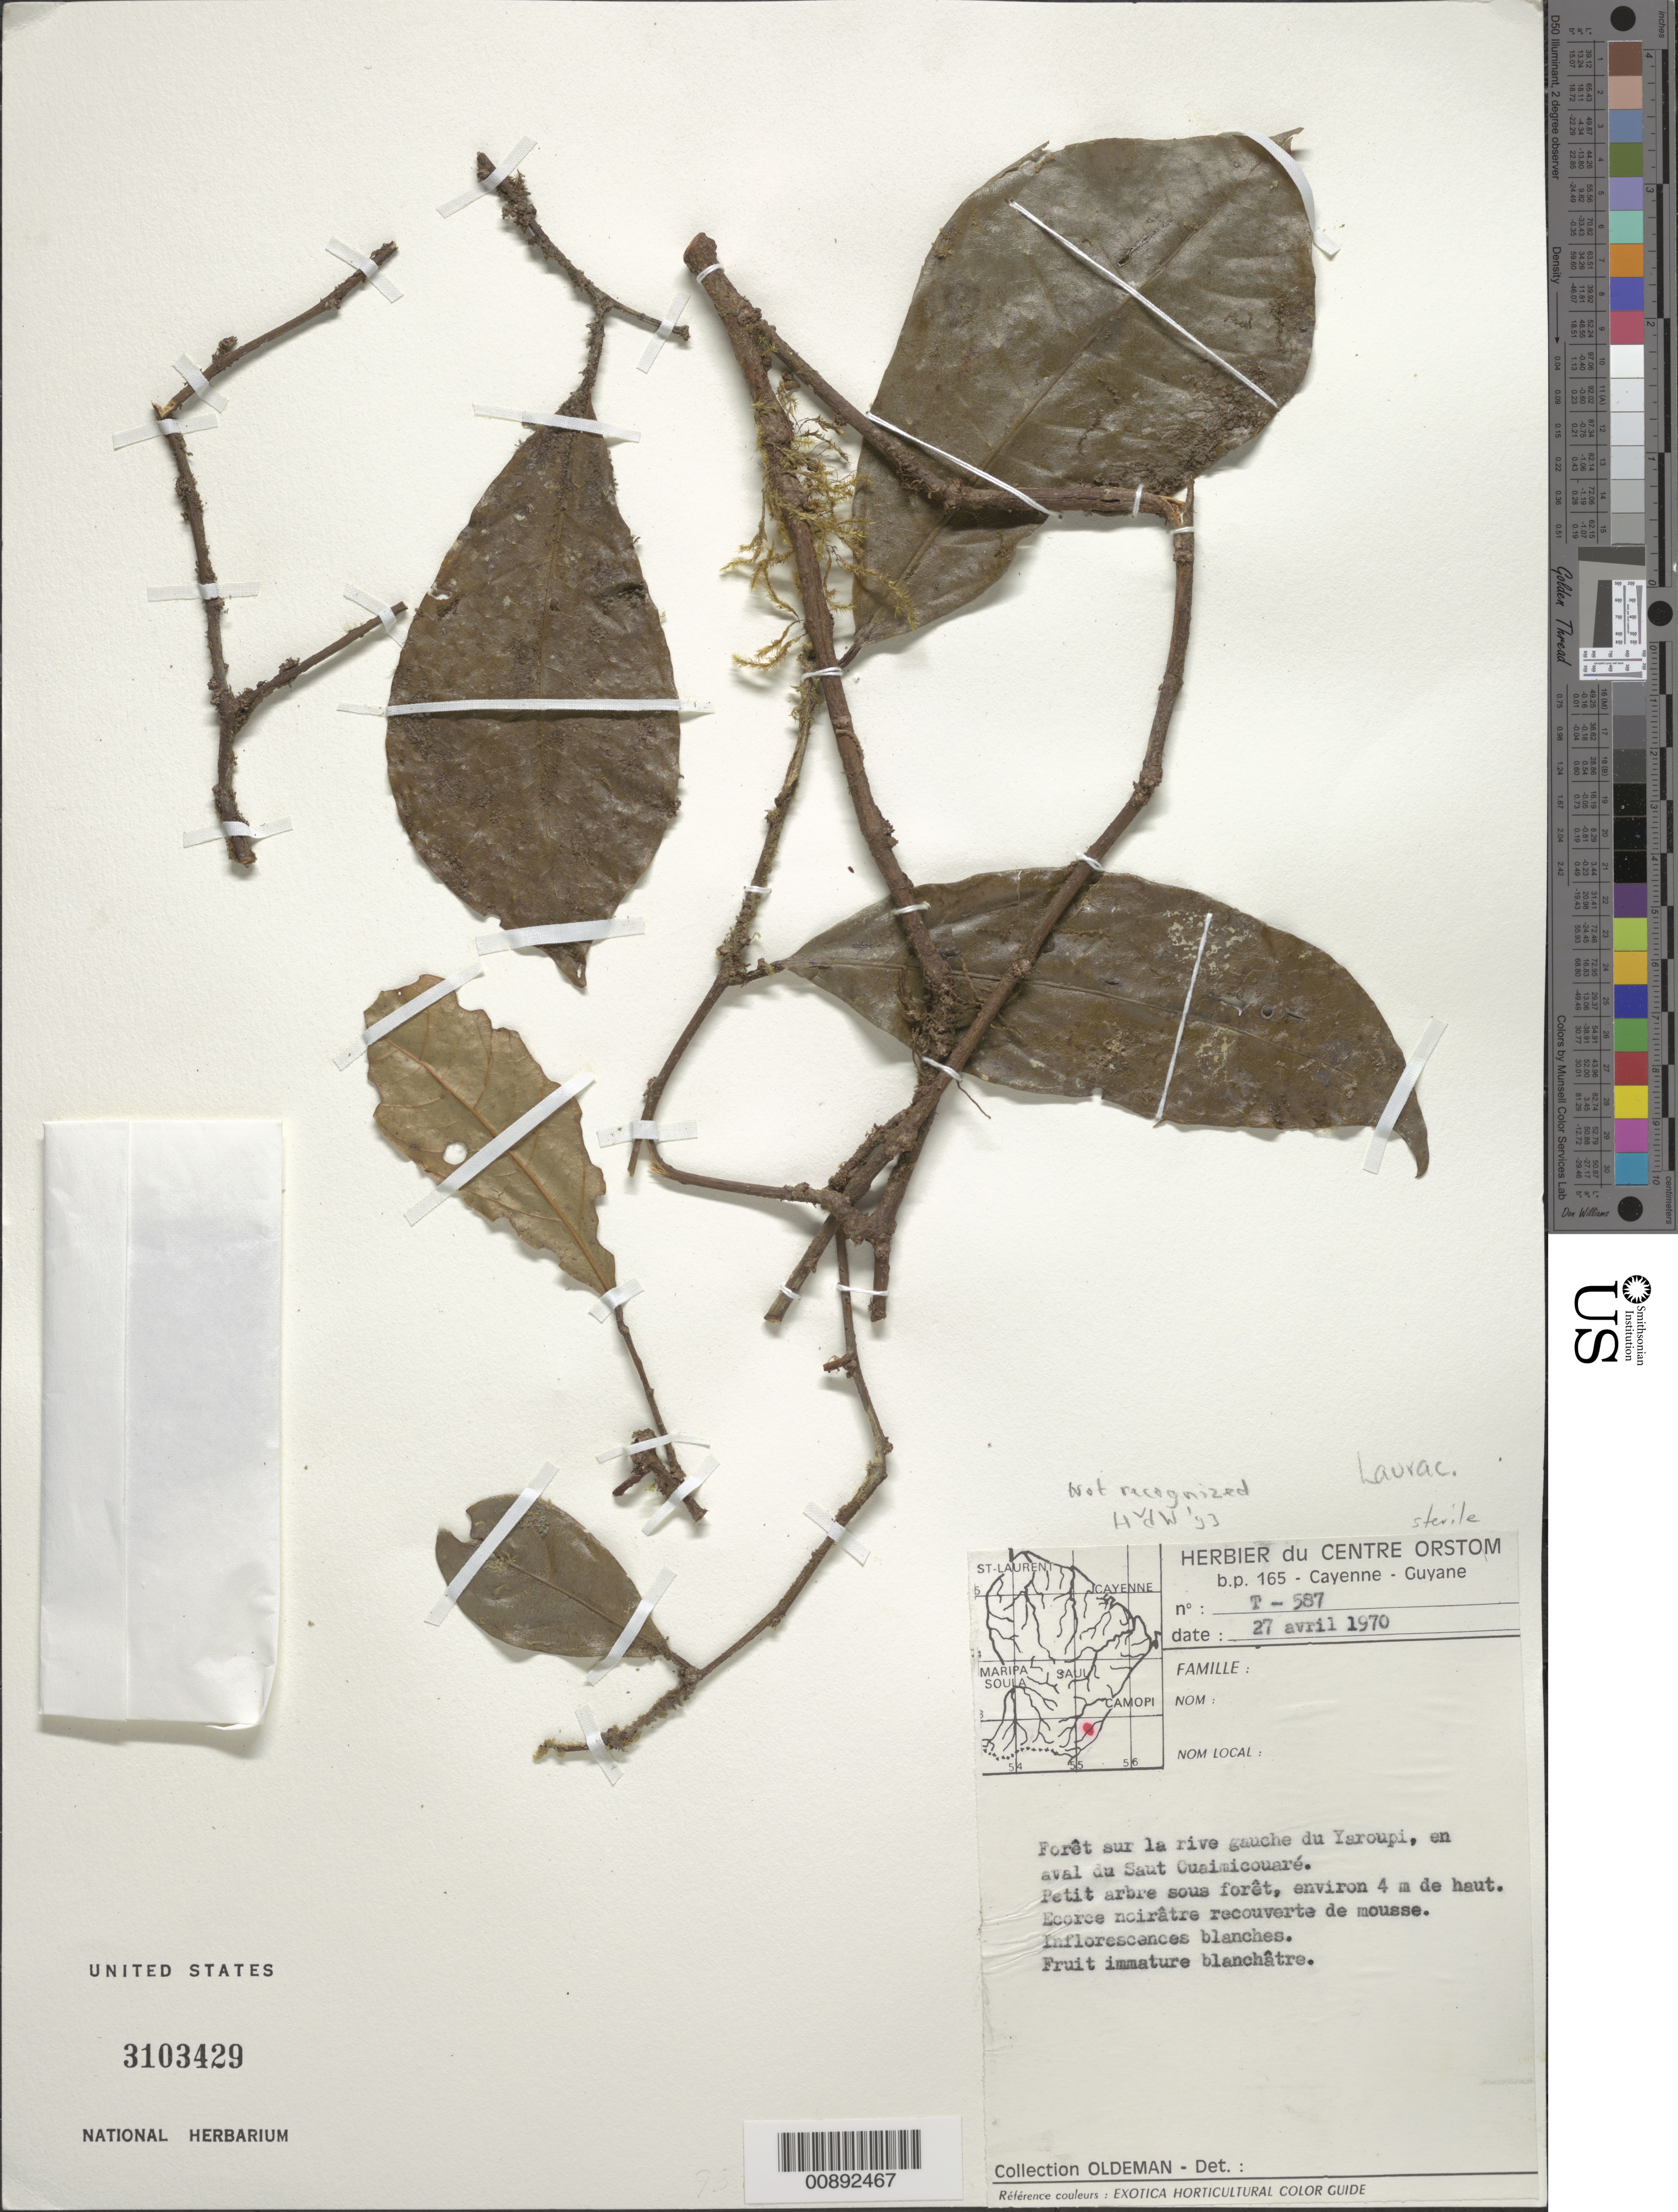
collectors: R. Oldeman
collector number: T 587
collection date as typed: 27-Apr-70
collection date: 1970-04-27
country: French Guiana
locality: Rivière Yaroupi, Saut Ouaimicouaré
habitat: Foret sur la rive gauche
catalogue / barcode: US 3103429